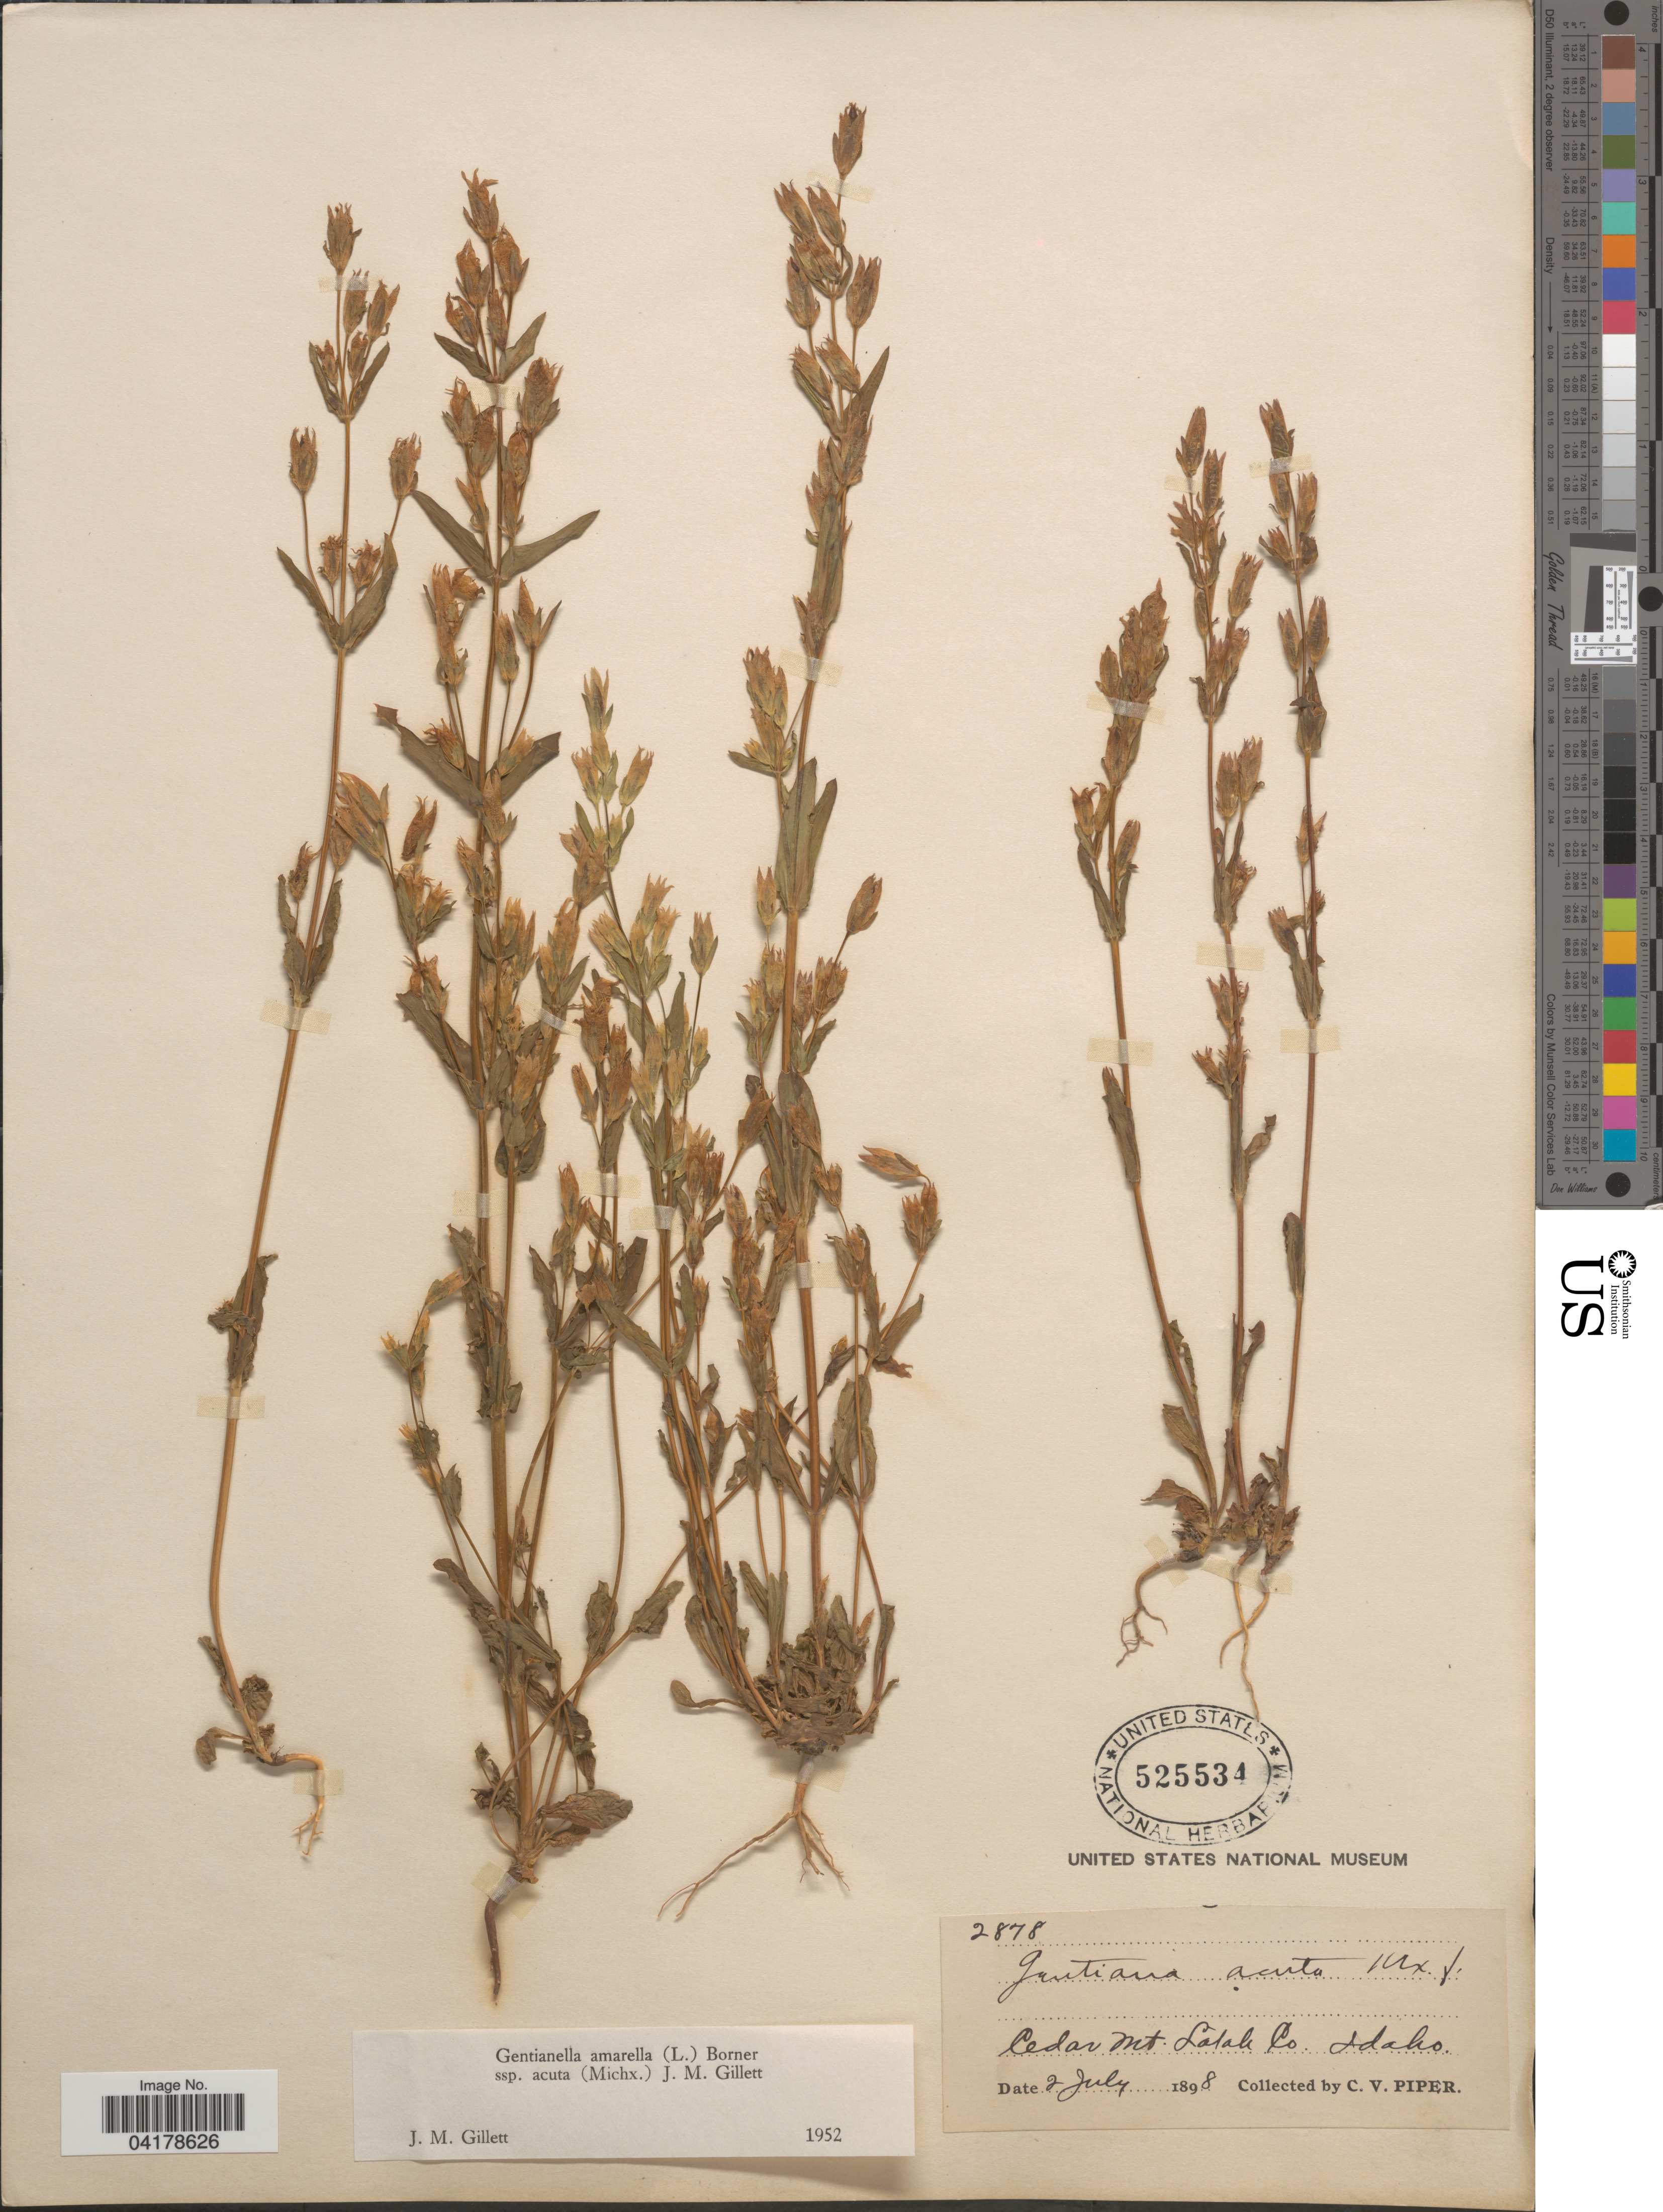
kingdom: Plantae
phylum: Tracheophyta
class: Magnoliopsida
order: Gentianales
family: Gentianaceae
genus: Gentianella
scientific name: Gentianella amarella subsp. acuta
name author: (Michx.) J.M. Gillett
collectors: C. V. Piper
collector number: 2878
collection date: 1898-07-02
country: United States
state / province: Idaho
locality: Cedar Mt. Latah Co.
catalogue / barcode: US 525534